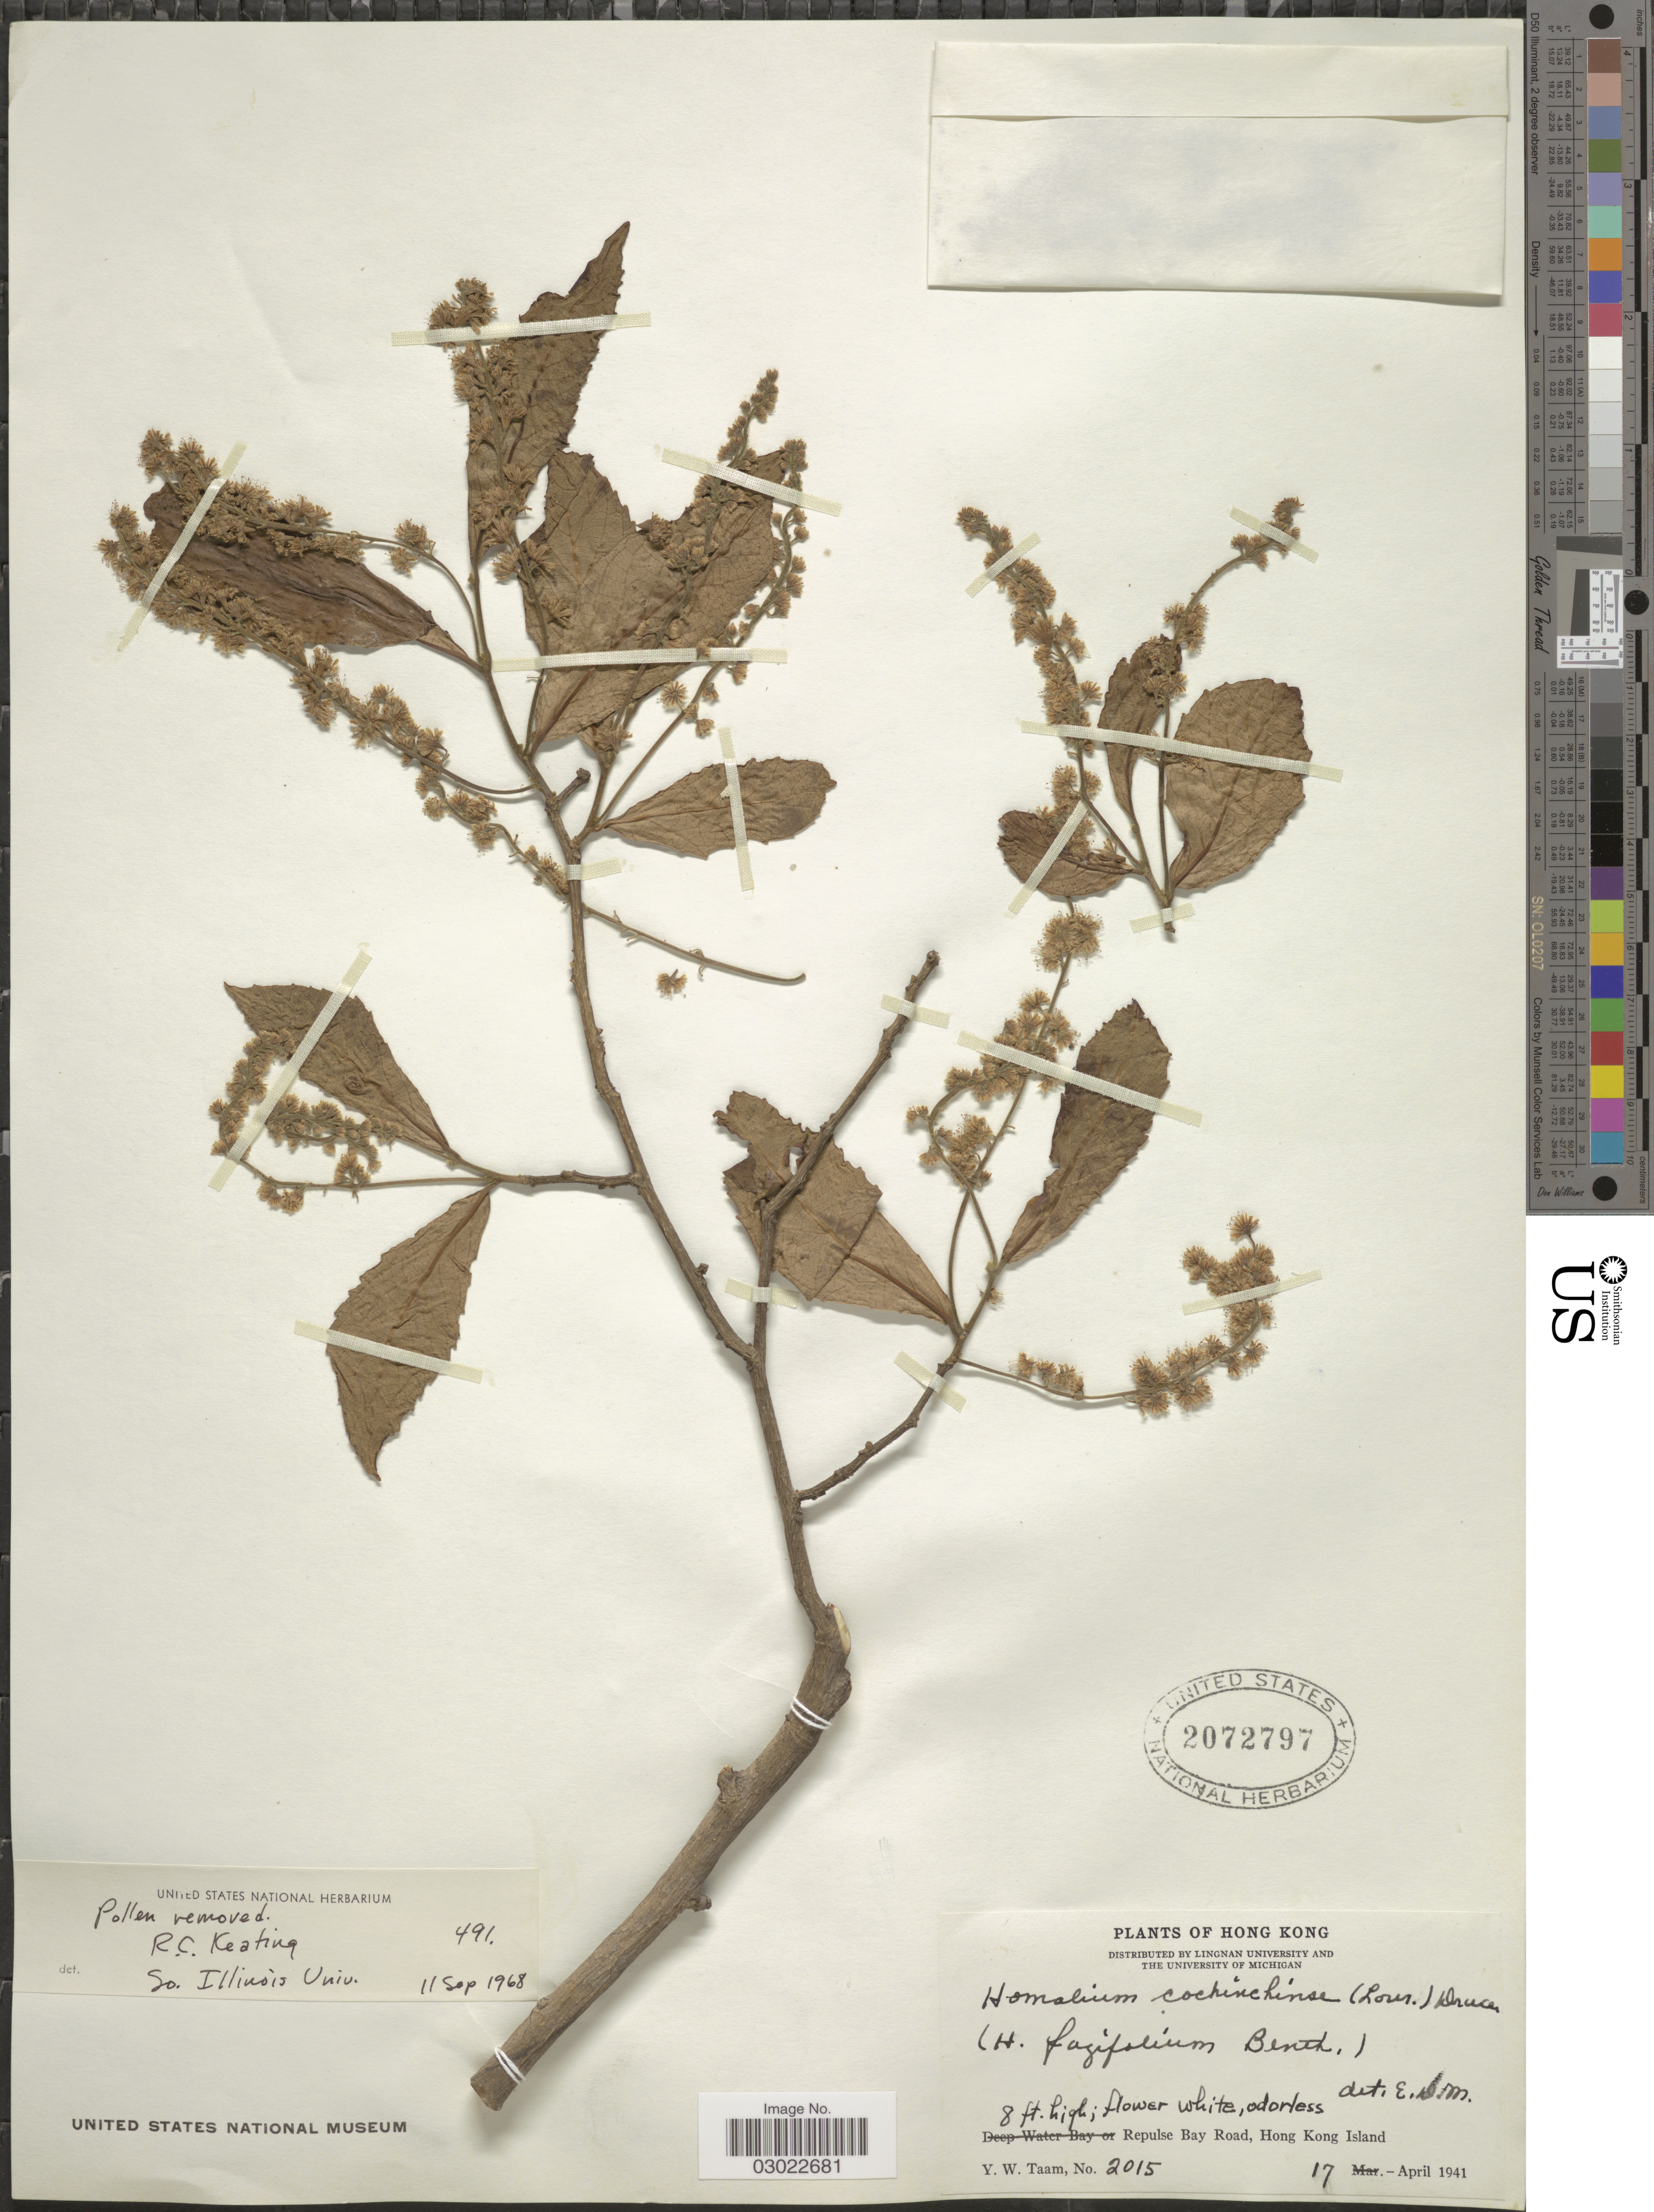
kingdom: Plantae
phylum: Tracheophyta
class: Magnoliopsida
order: Malpighiales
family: Salicaceae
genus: Homalium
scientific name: Homalium cochinchinensis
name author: (Lour.) Druce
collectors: Y. W. Taam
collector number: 2015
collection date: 1941-04-17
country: China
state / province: Hong Kong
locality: Repulse Bay Road, Hong Kong Island.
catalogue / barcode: US 2072797